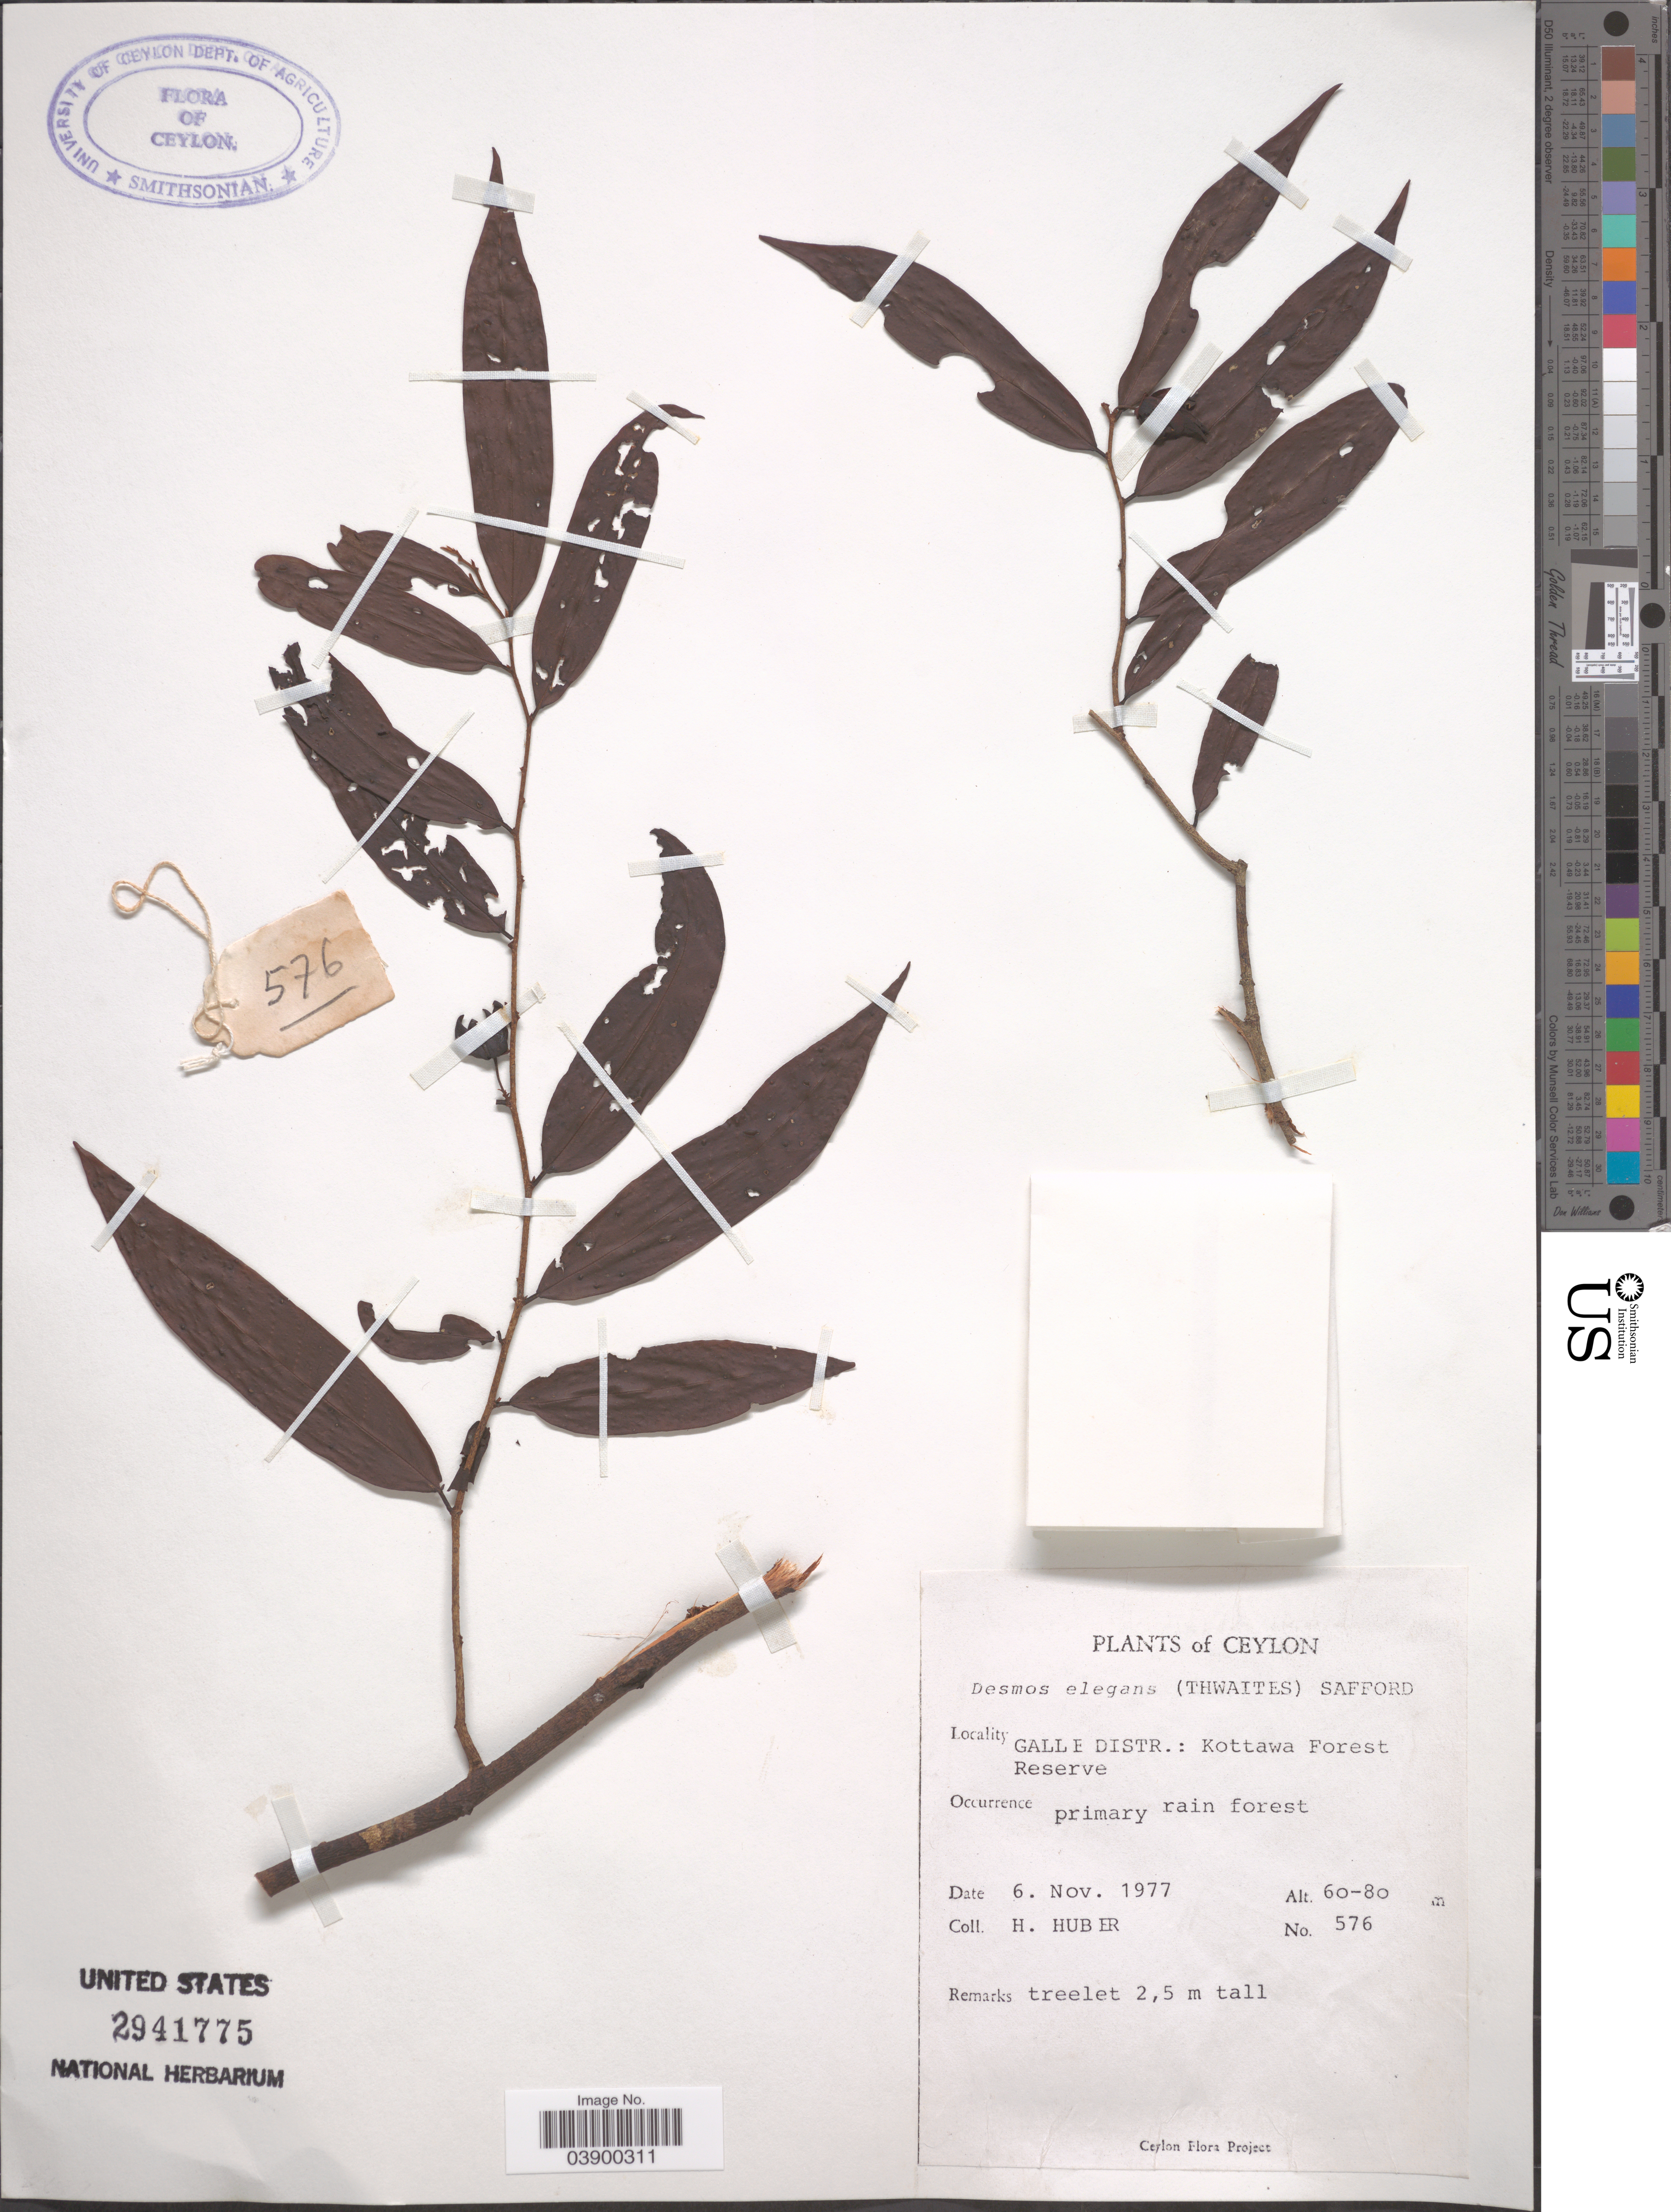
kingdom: Plantae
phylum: Tracheophyta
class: Magnoliopsida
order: Magnoliales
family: Annonaceae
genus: Desmos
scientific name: Desmos elegans Elmer, nom. illeg.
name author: Elmer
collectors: H. Huber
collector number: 576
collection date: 1977-11-06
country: Sri Lanka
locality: Ceylon. Galle Distr.: Kottawa Forest Reserve.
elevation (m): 60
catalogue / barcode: US 2941775